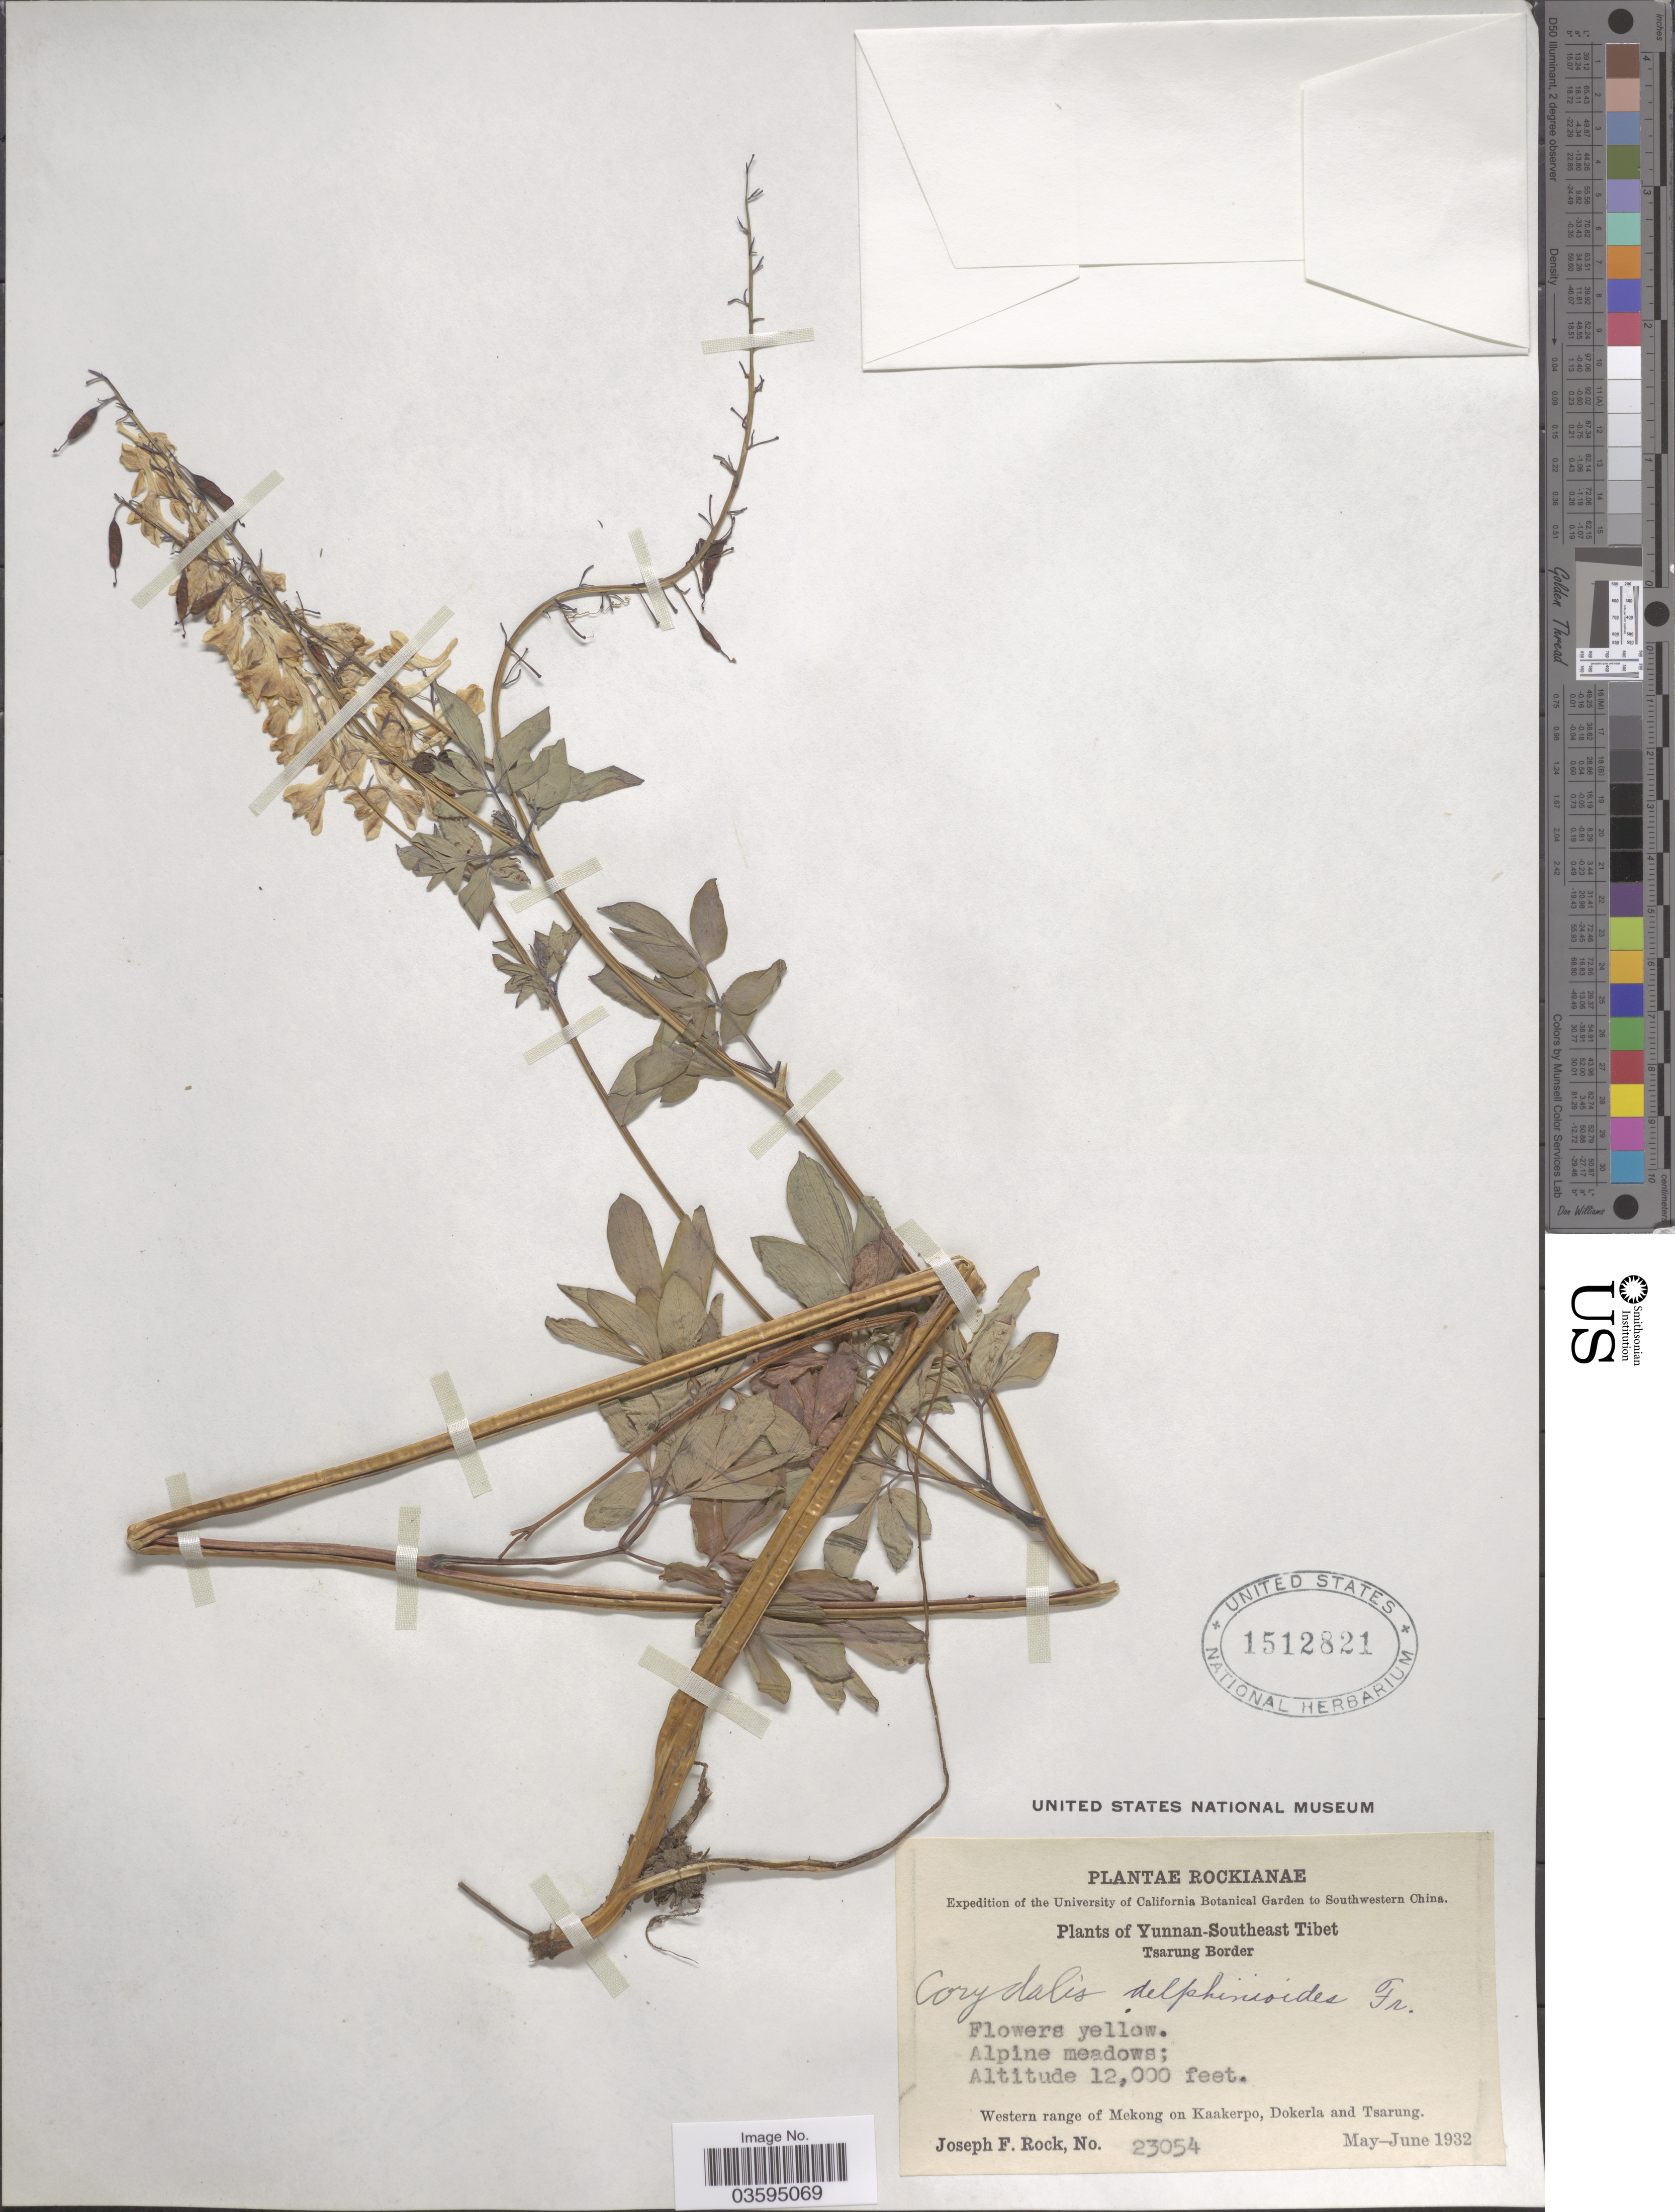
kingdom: Plantae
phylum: Tracheophyta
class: Magnoliopsida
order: Ranunculales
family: Papaveraceae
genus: Corydalis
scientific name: Corydalis delphinioides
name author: Fedde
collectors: J. F. Rock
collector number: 23054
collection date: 1932-05/1932-06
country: China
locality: Southwestern China. Yunnan-Southeast Tibet. Tsarung Border. Western range of Mekong on Kaakerpo, Dokeria and Tsarung.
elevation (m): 3658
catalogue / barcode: US 1512821